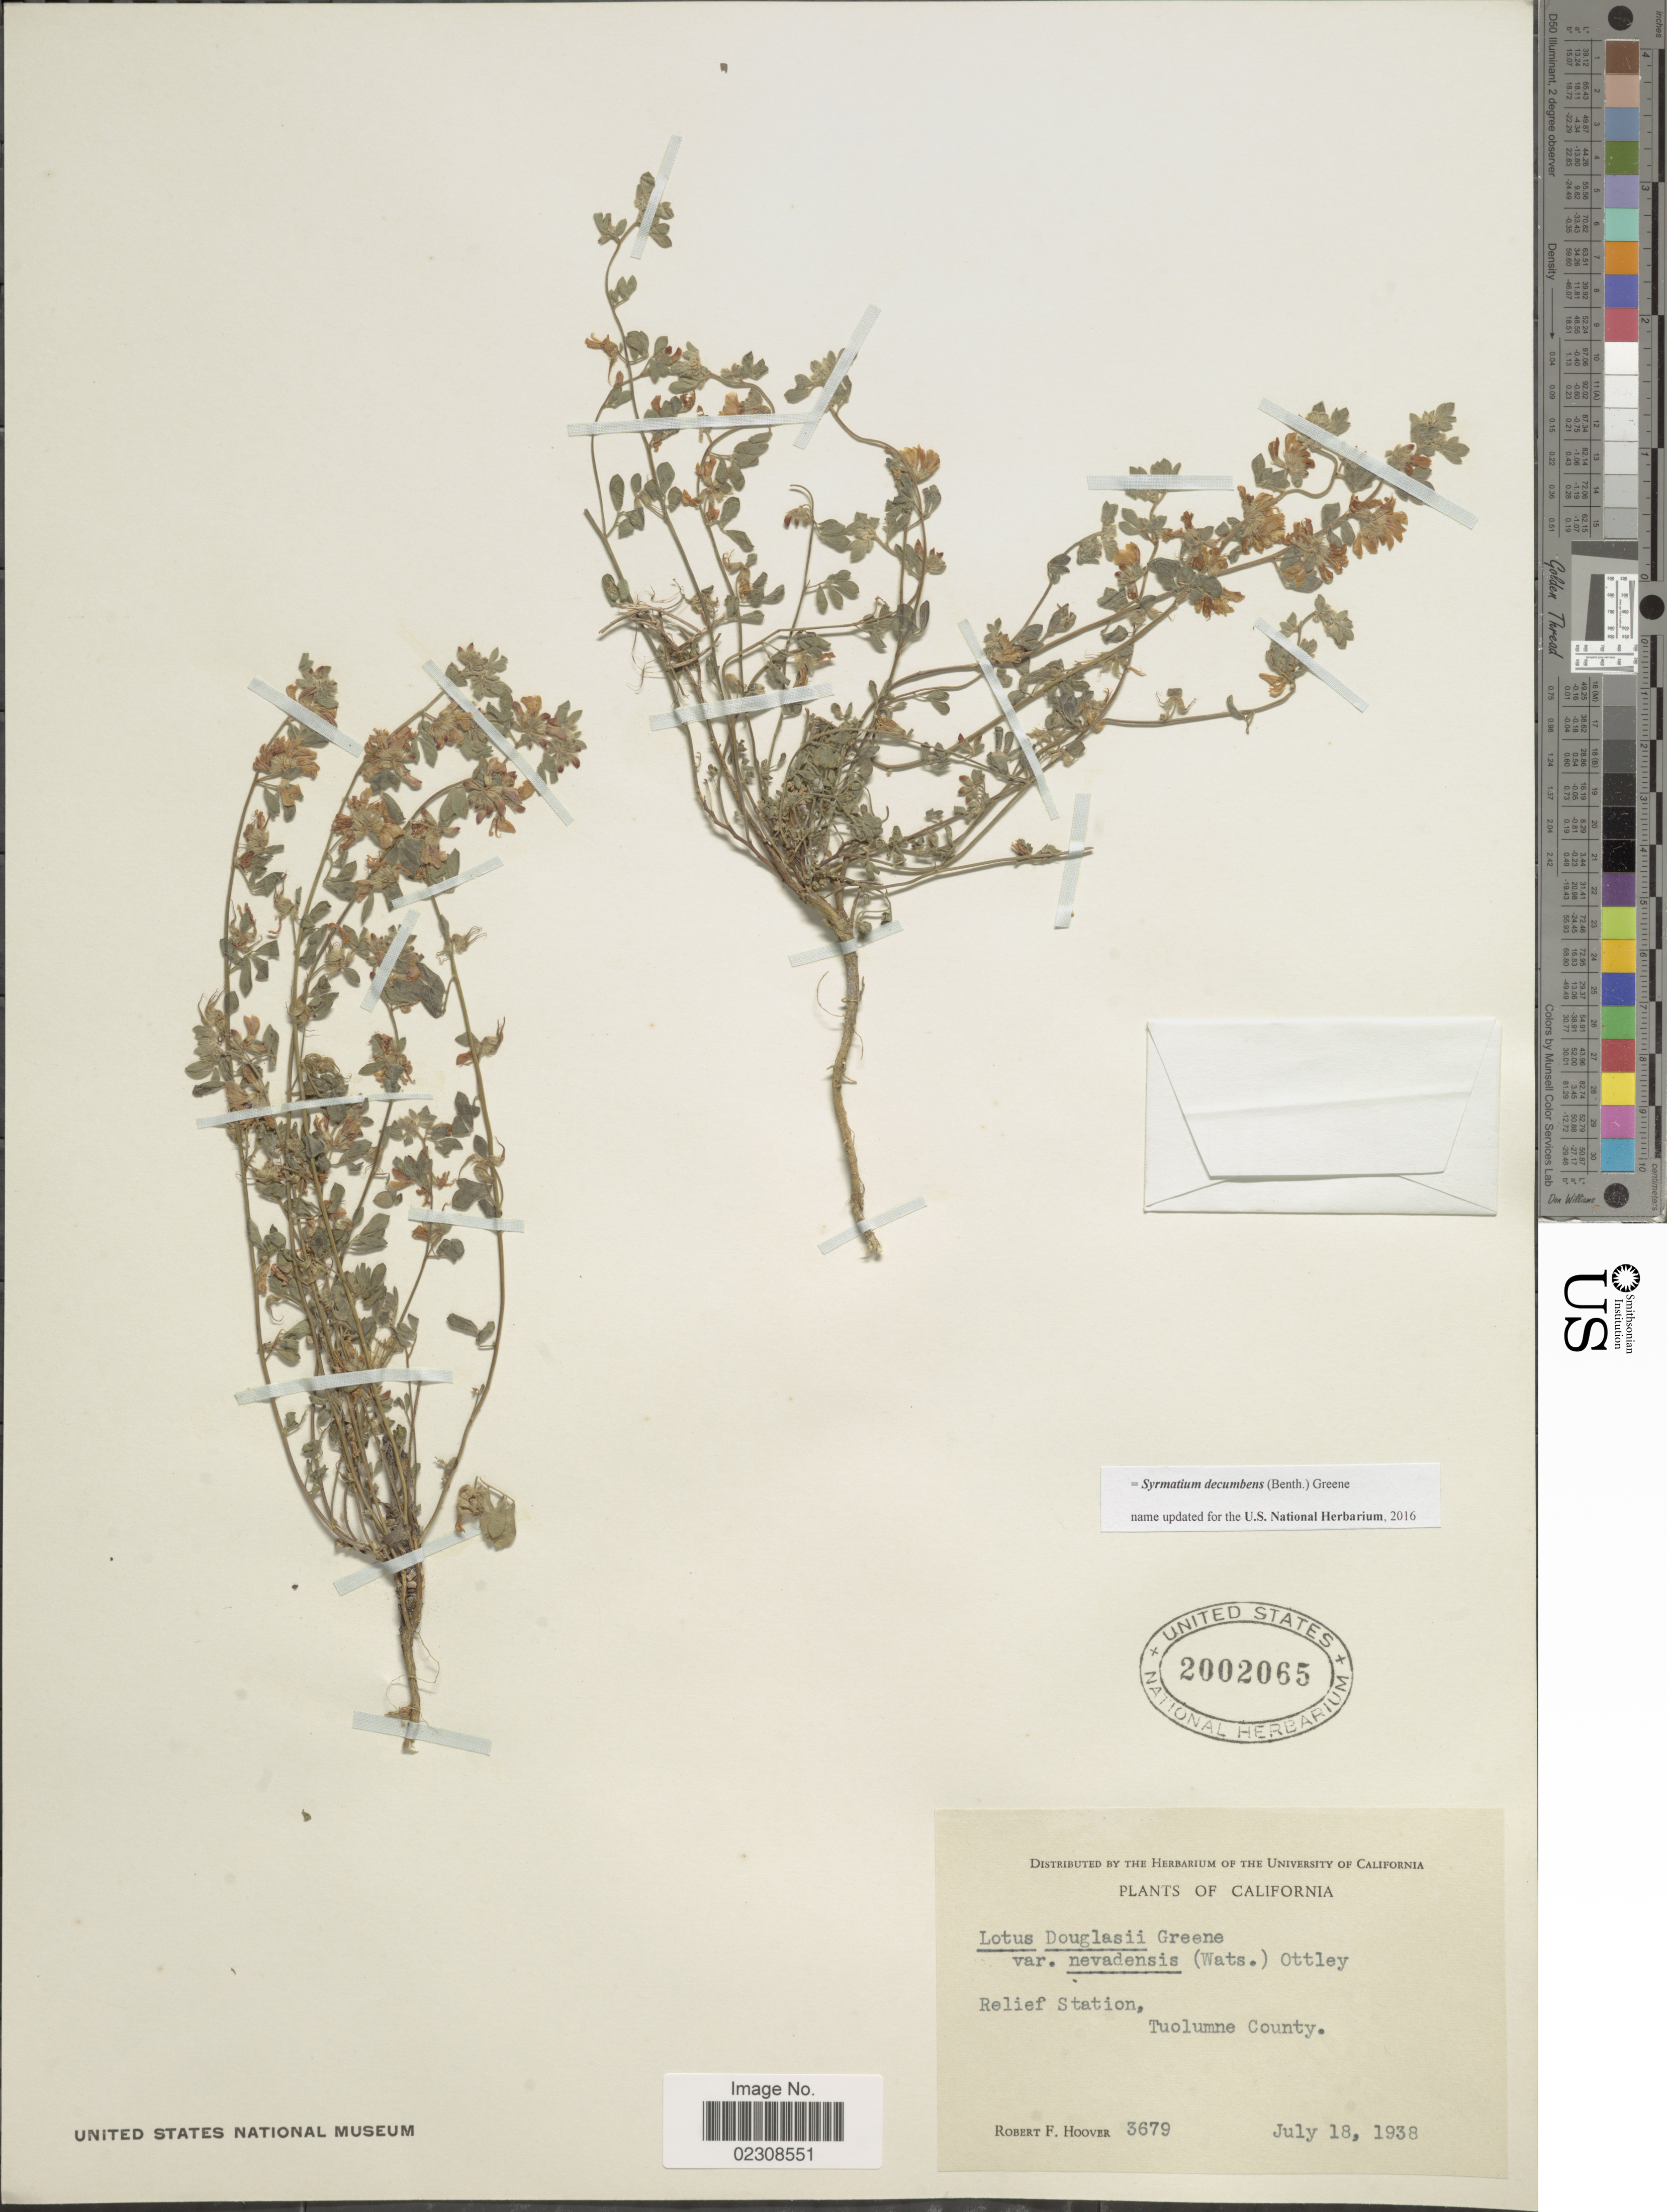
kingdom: Plantae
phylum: Tracheophyta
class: Magnoliopsida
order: Fabales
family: Fabaceae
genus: Syrmatium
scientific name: Syrmatium decumbens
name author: (Benth.) Greene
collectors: R. F. Hoover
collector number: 3679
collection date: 1938-07-18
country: United States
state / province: California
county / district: Tuolumne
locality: Relief Station, Tuolumne County.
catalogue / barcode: US 2002065